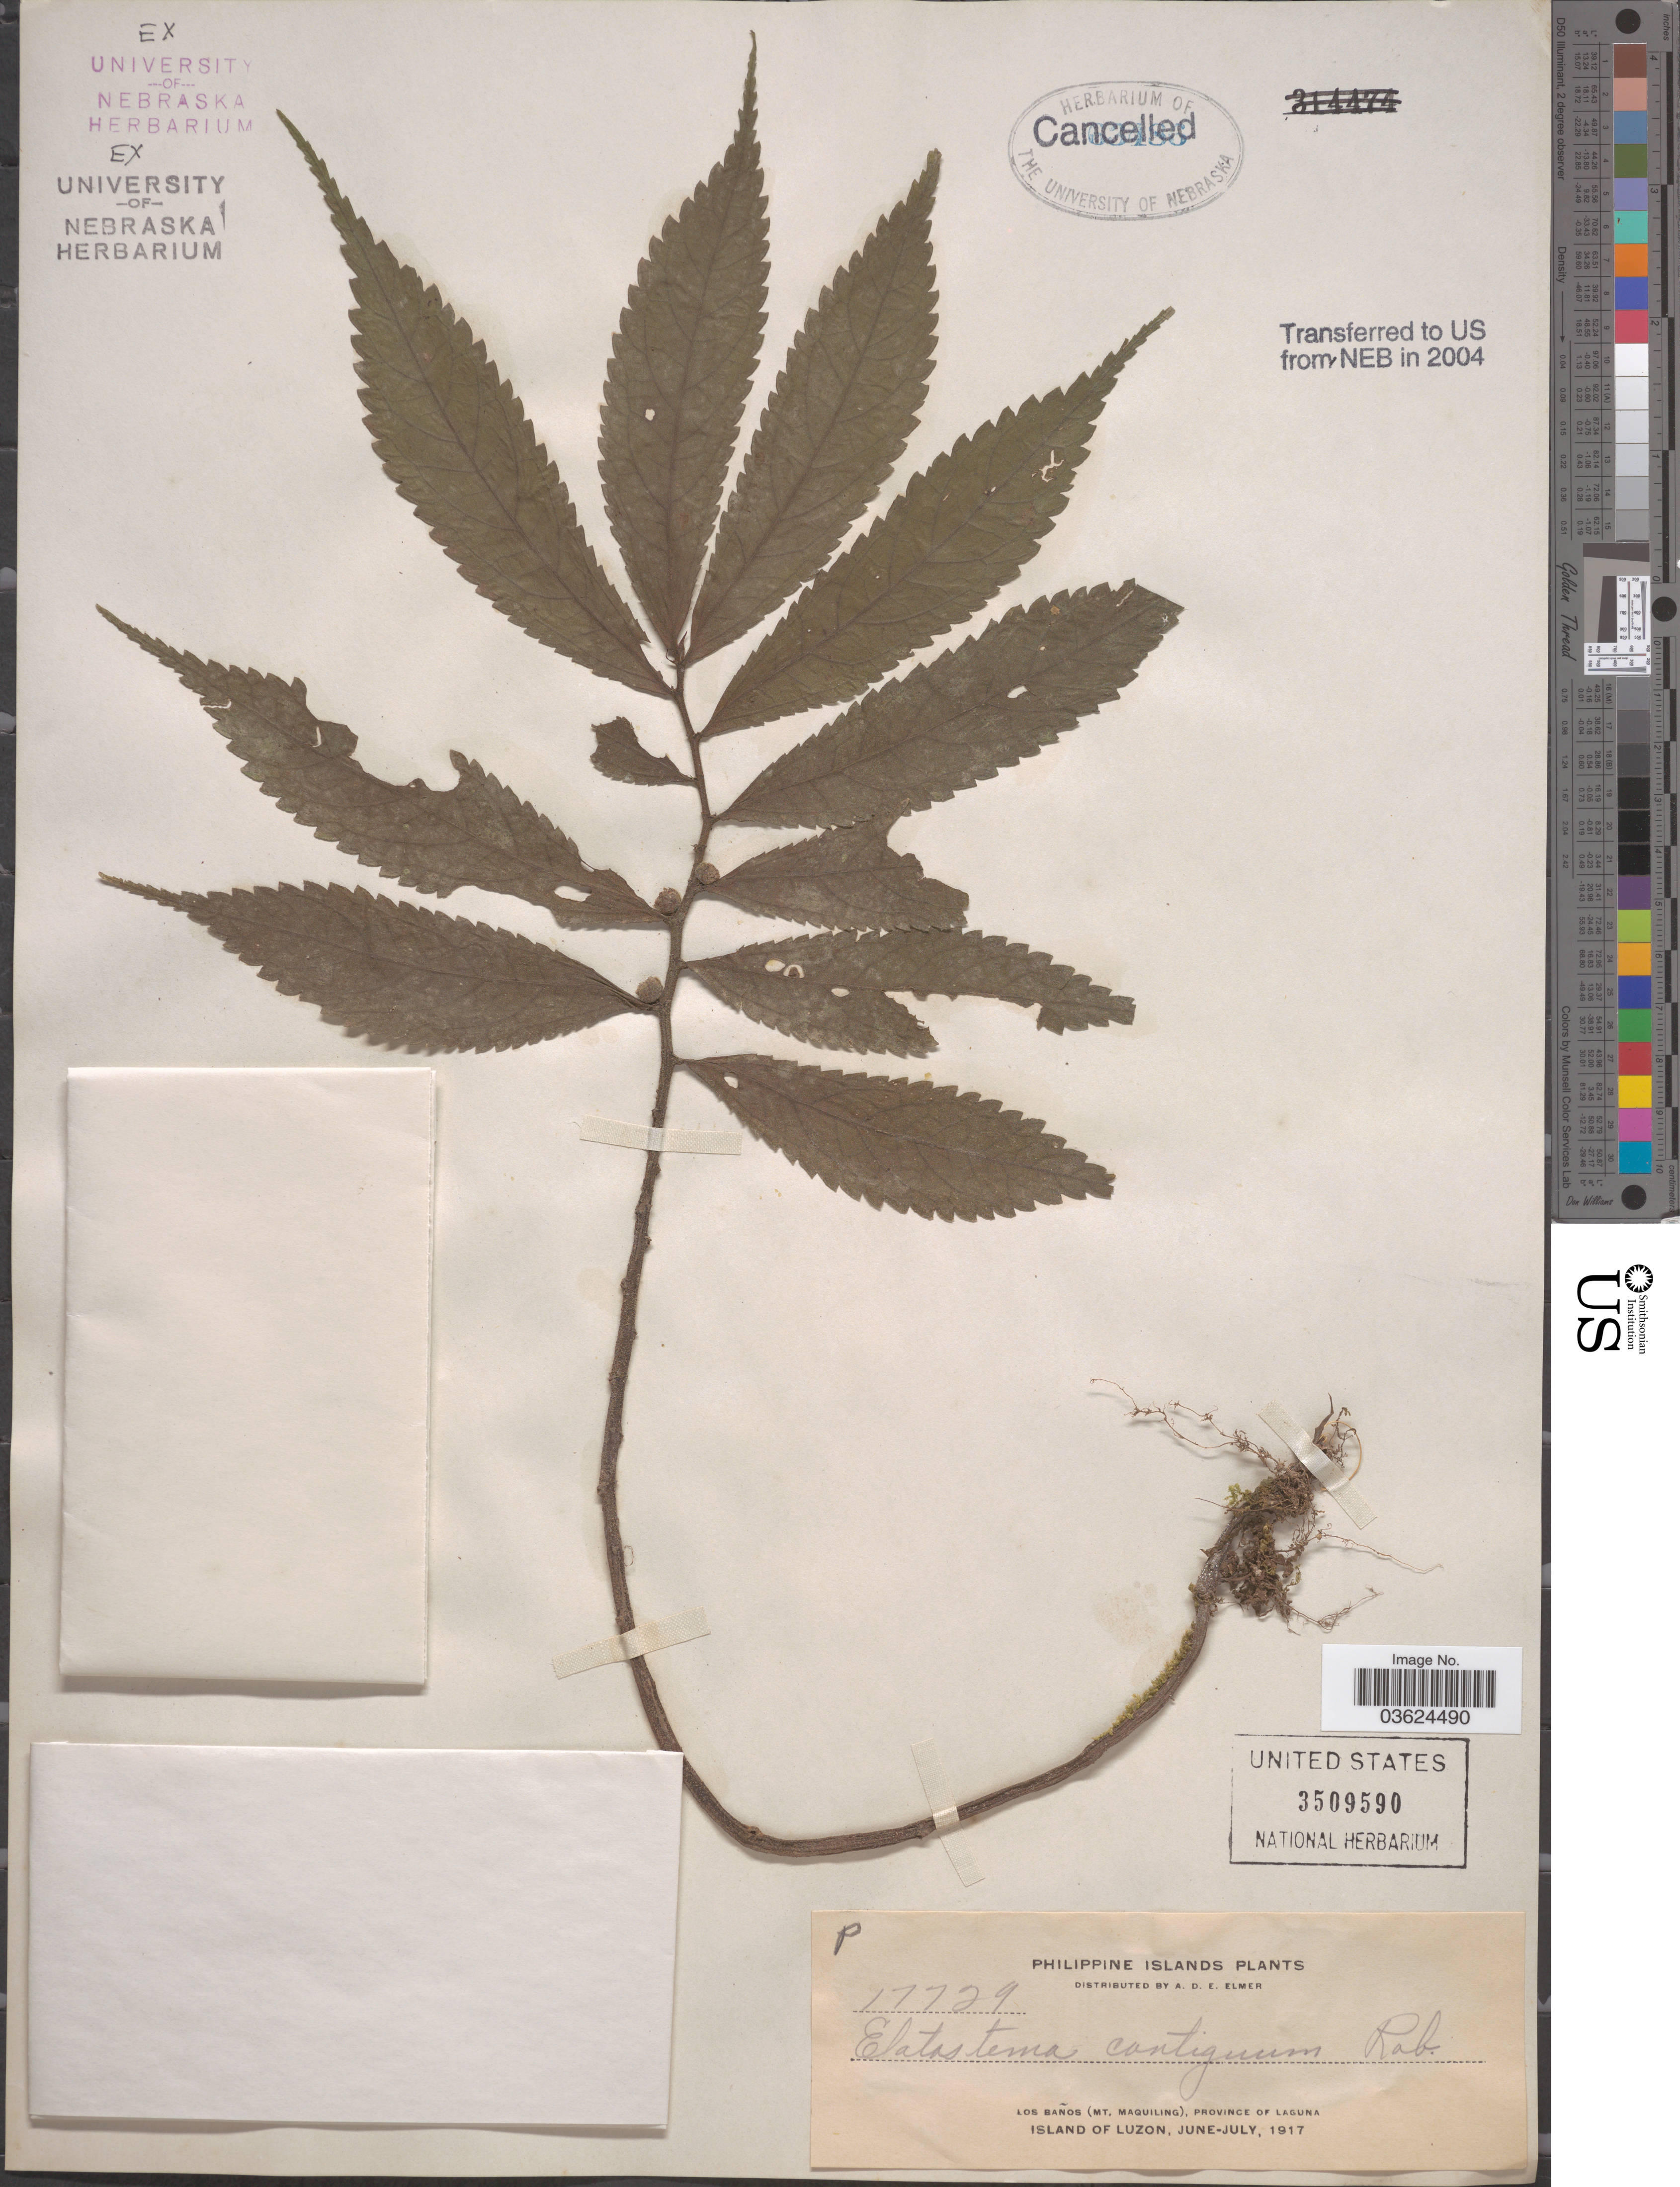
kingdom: Plantae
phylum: Tracheophyta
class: Magnoliopsida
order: Rosales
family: Urticaceae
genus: Elatostema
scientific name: Elatostema contiguum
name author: C.B. Rob.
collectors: A. D. E. Elmer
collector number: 17729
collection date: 1917-06/1917-07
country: Philippines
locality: Philippine Islands. Los Baños (Mt. Maquiling), Province of Laguna, Island of Luzon.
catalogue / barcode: US 3509590